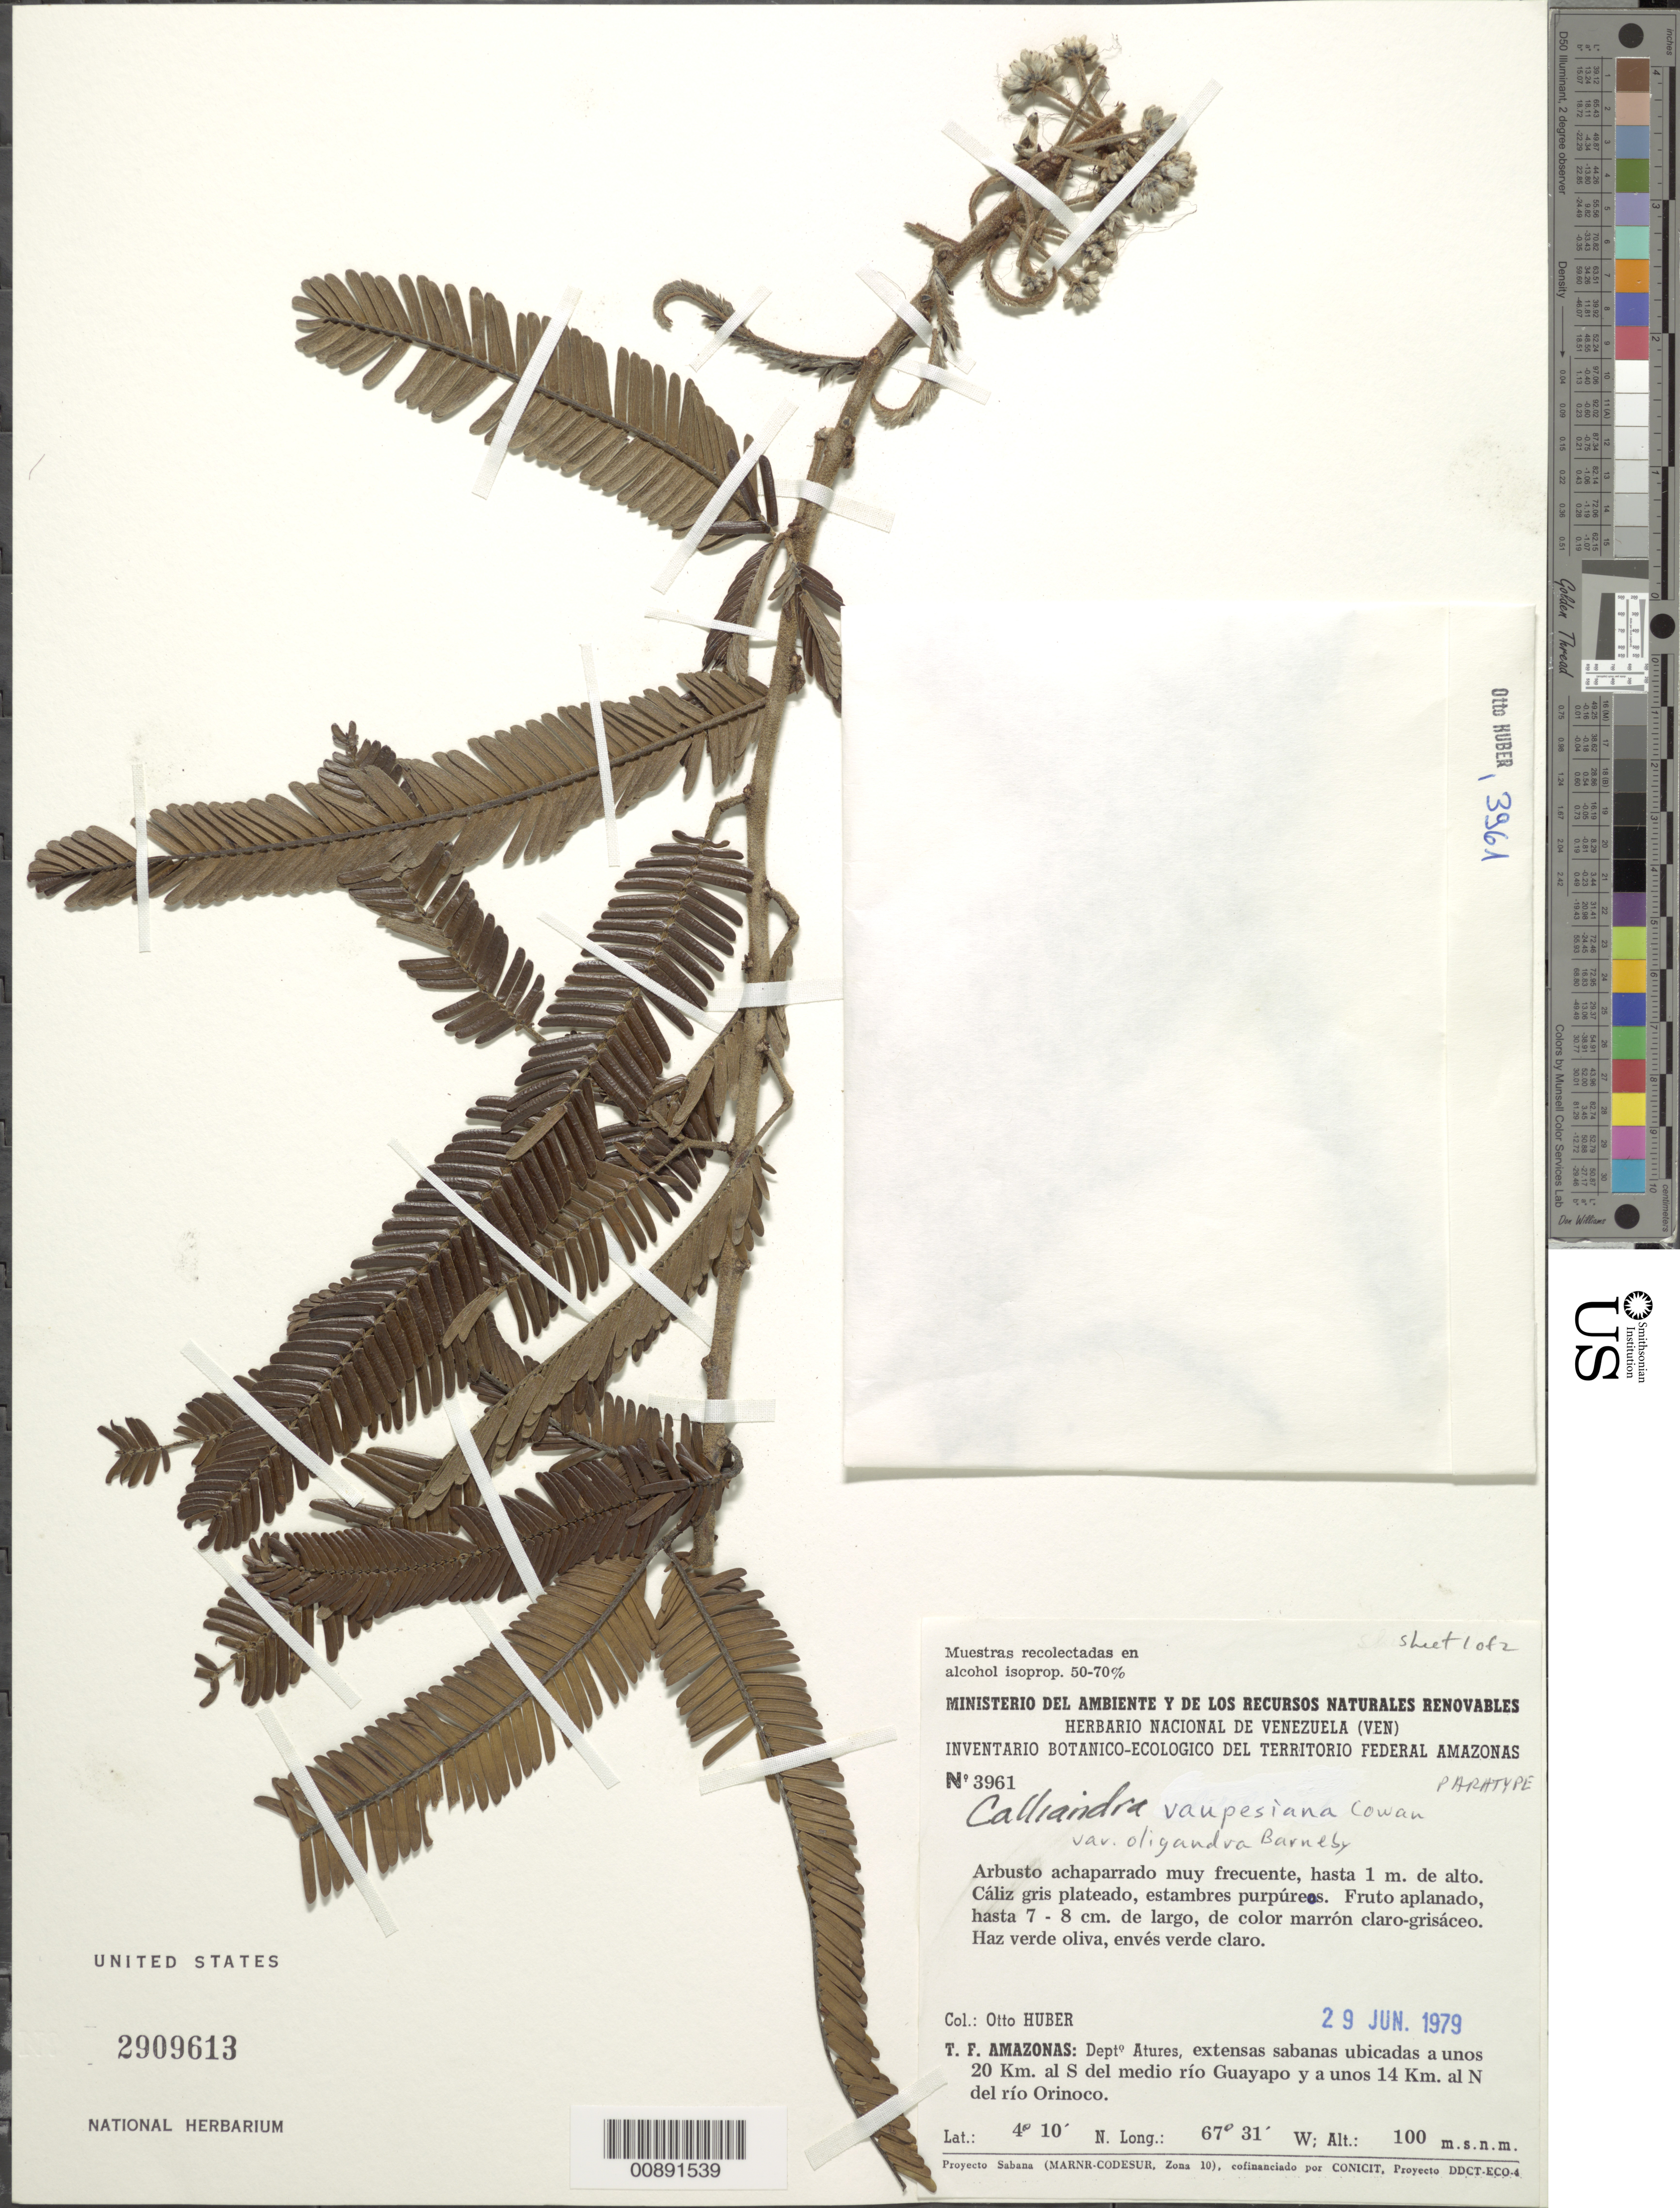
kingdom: Plantae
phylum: Tracheophyta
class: Magnoliopsida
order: Fabales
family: Fabaceae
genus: Calliandra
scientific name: Calliandra vaupesiana var. oligandra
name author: Barneby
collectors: O. Huber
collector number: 3961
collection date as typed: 29-Jun-79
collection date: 1979-06-29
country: Venezuela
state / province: Amazonas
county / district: Atures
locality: Medio Río Guayapo, 20 km al S y a unos 14 km al N del Río Orinoco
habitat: Sabana ubicada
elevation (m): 100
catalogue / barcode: US 2909613